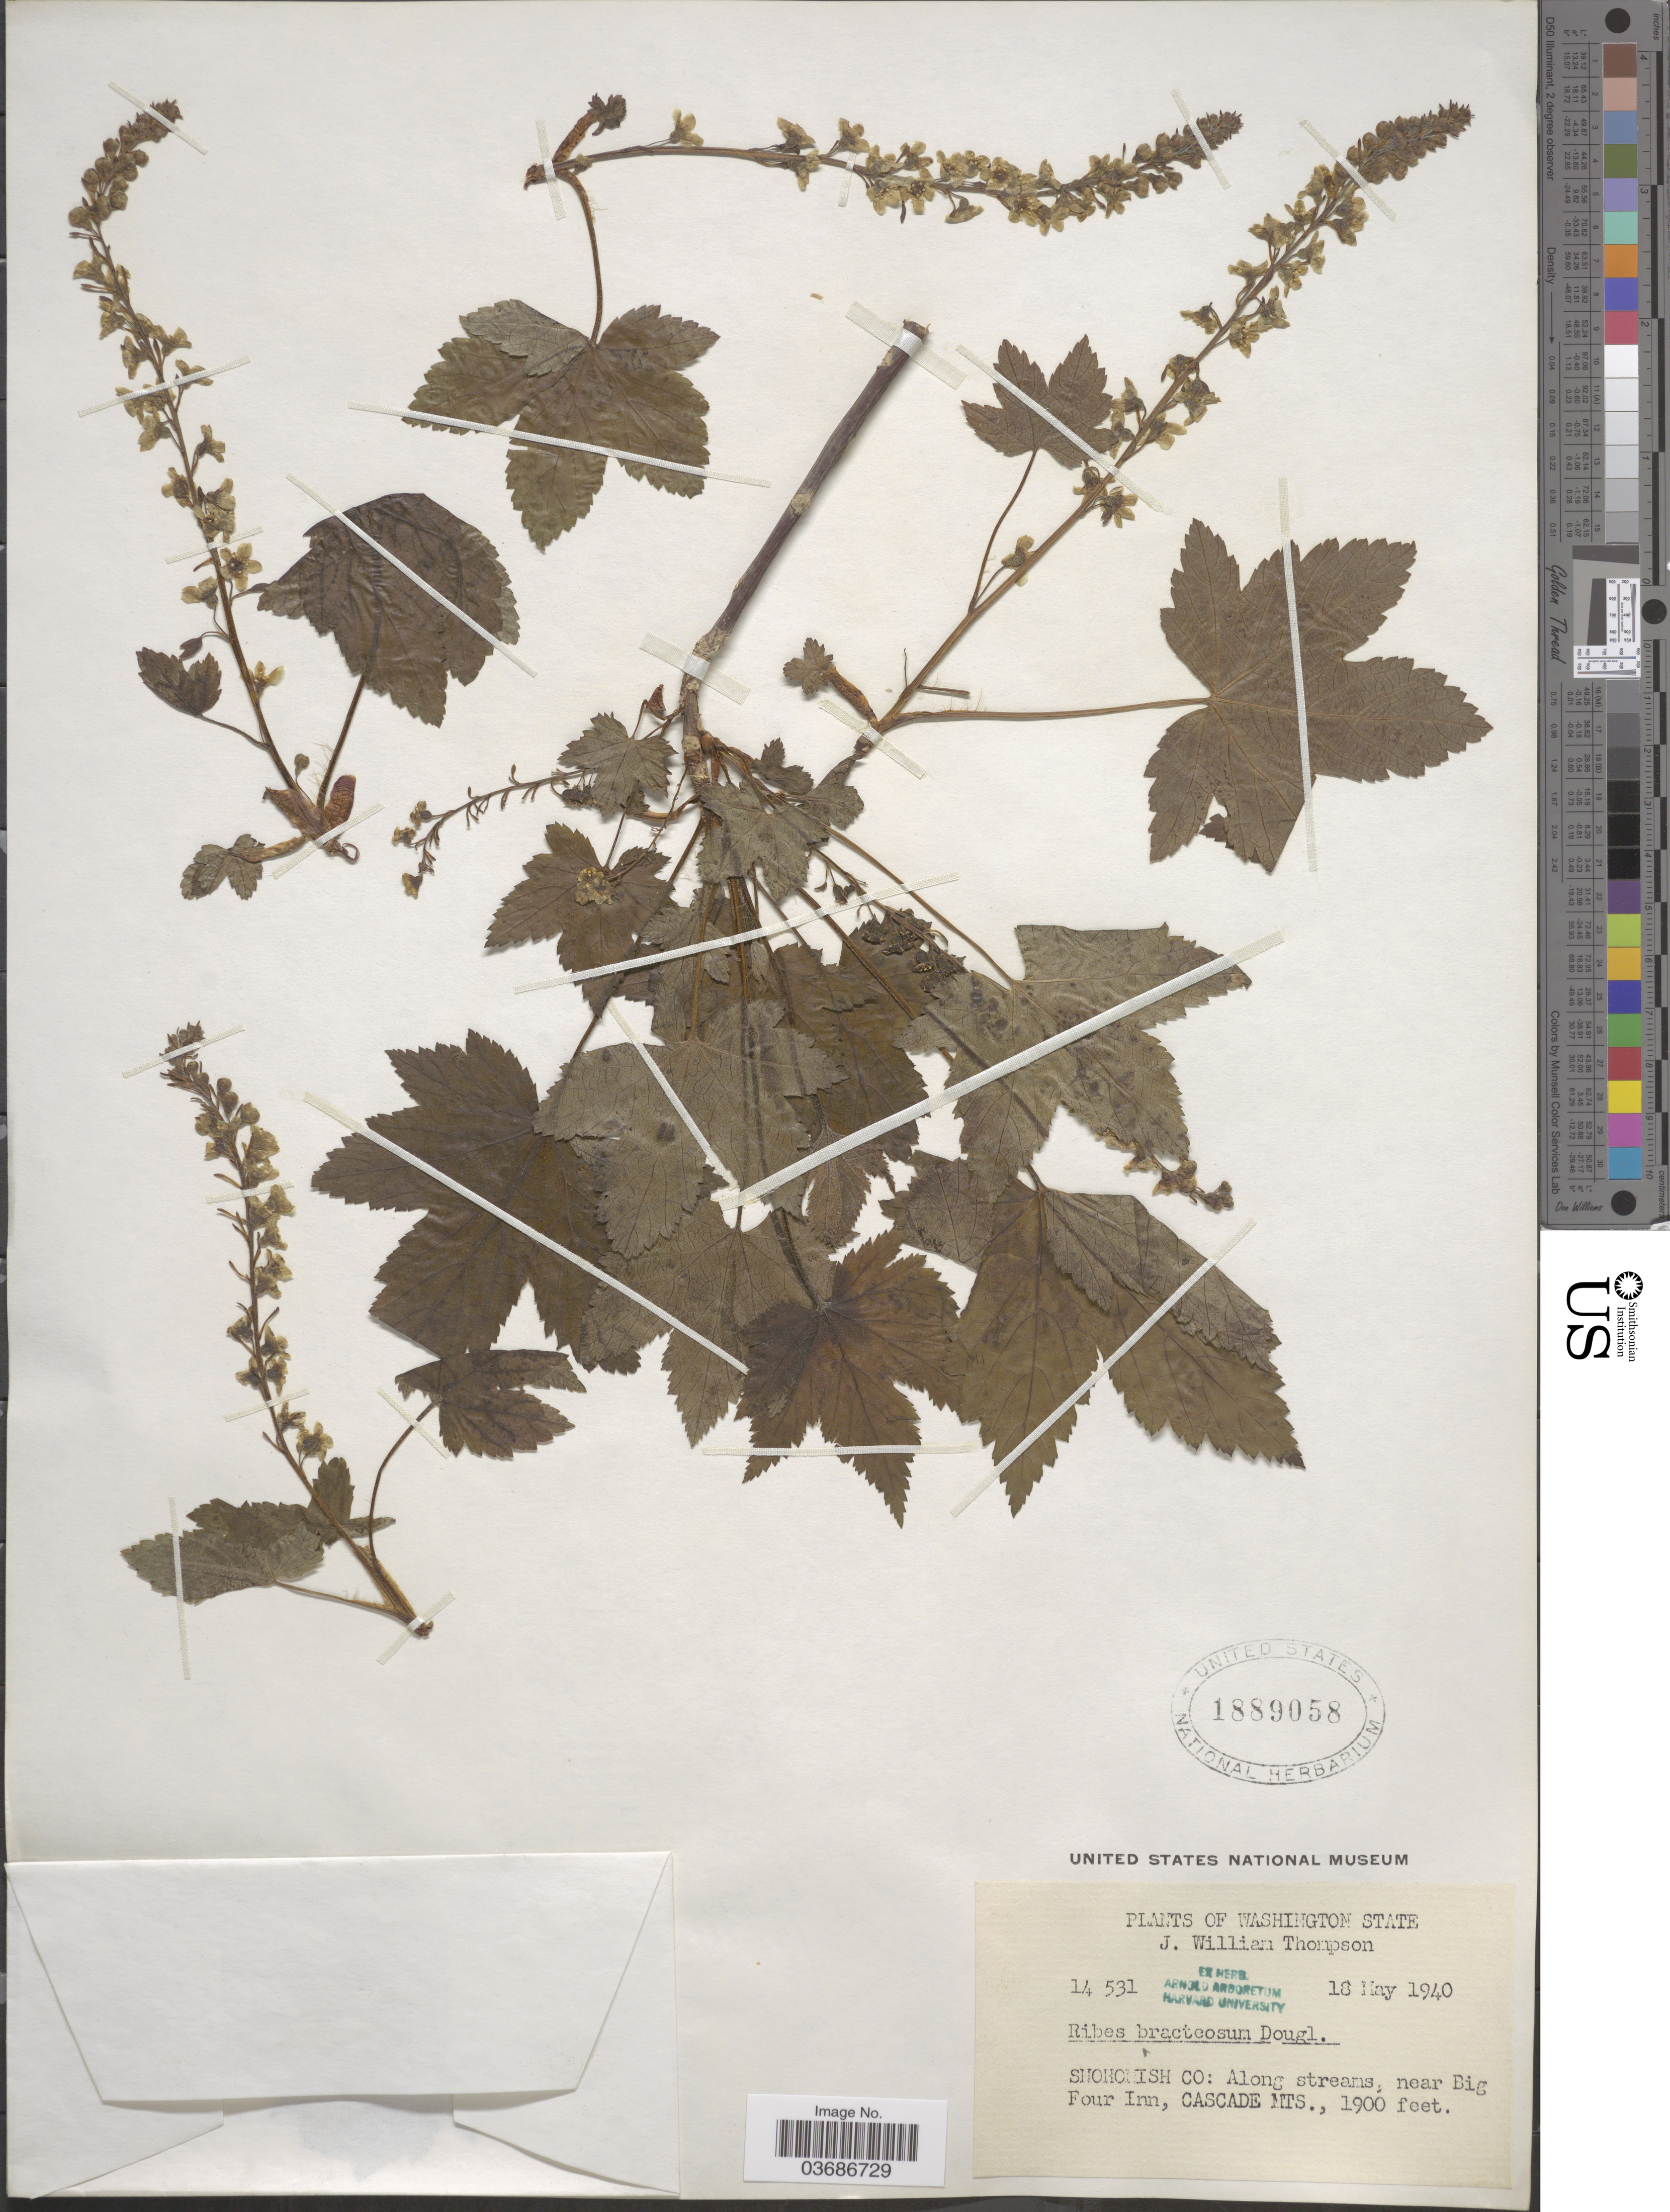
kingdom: Plantae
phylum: Tracheophyta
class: Magnoliopsida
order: Saxifragales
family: Grossulariaceae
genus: Ribes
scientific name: Ribes bracteosum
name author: Douglas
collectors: J. W. Thompson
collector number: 14531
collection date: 1940-05-18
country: United States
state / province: Washington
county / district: Snohomish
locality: Snohomish Co: Along streams, near Big Four Inn, Cascade Mts.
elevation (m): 579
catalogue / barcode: US 1889058